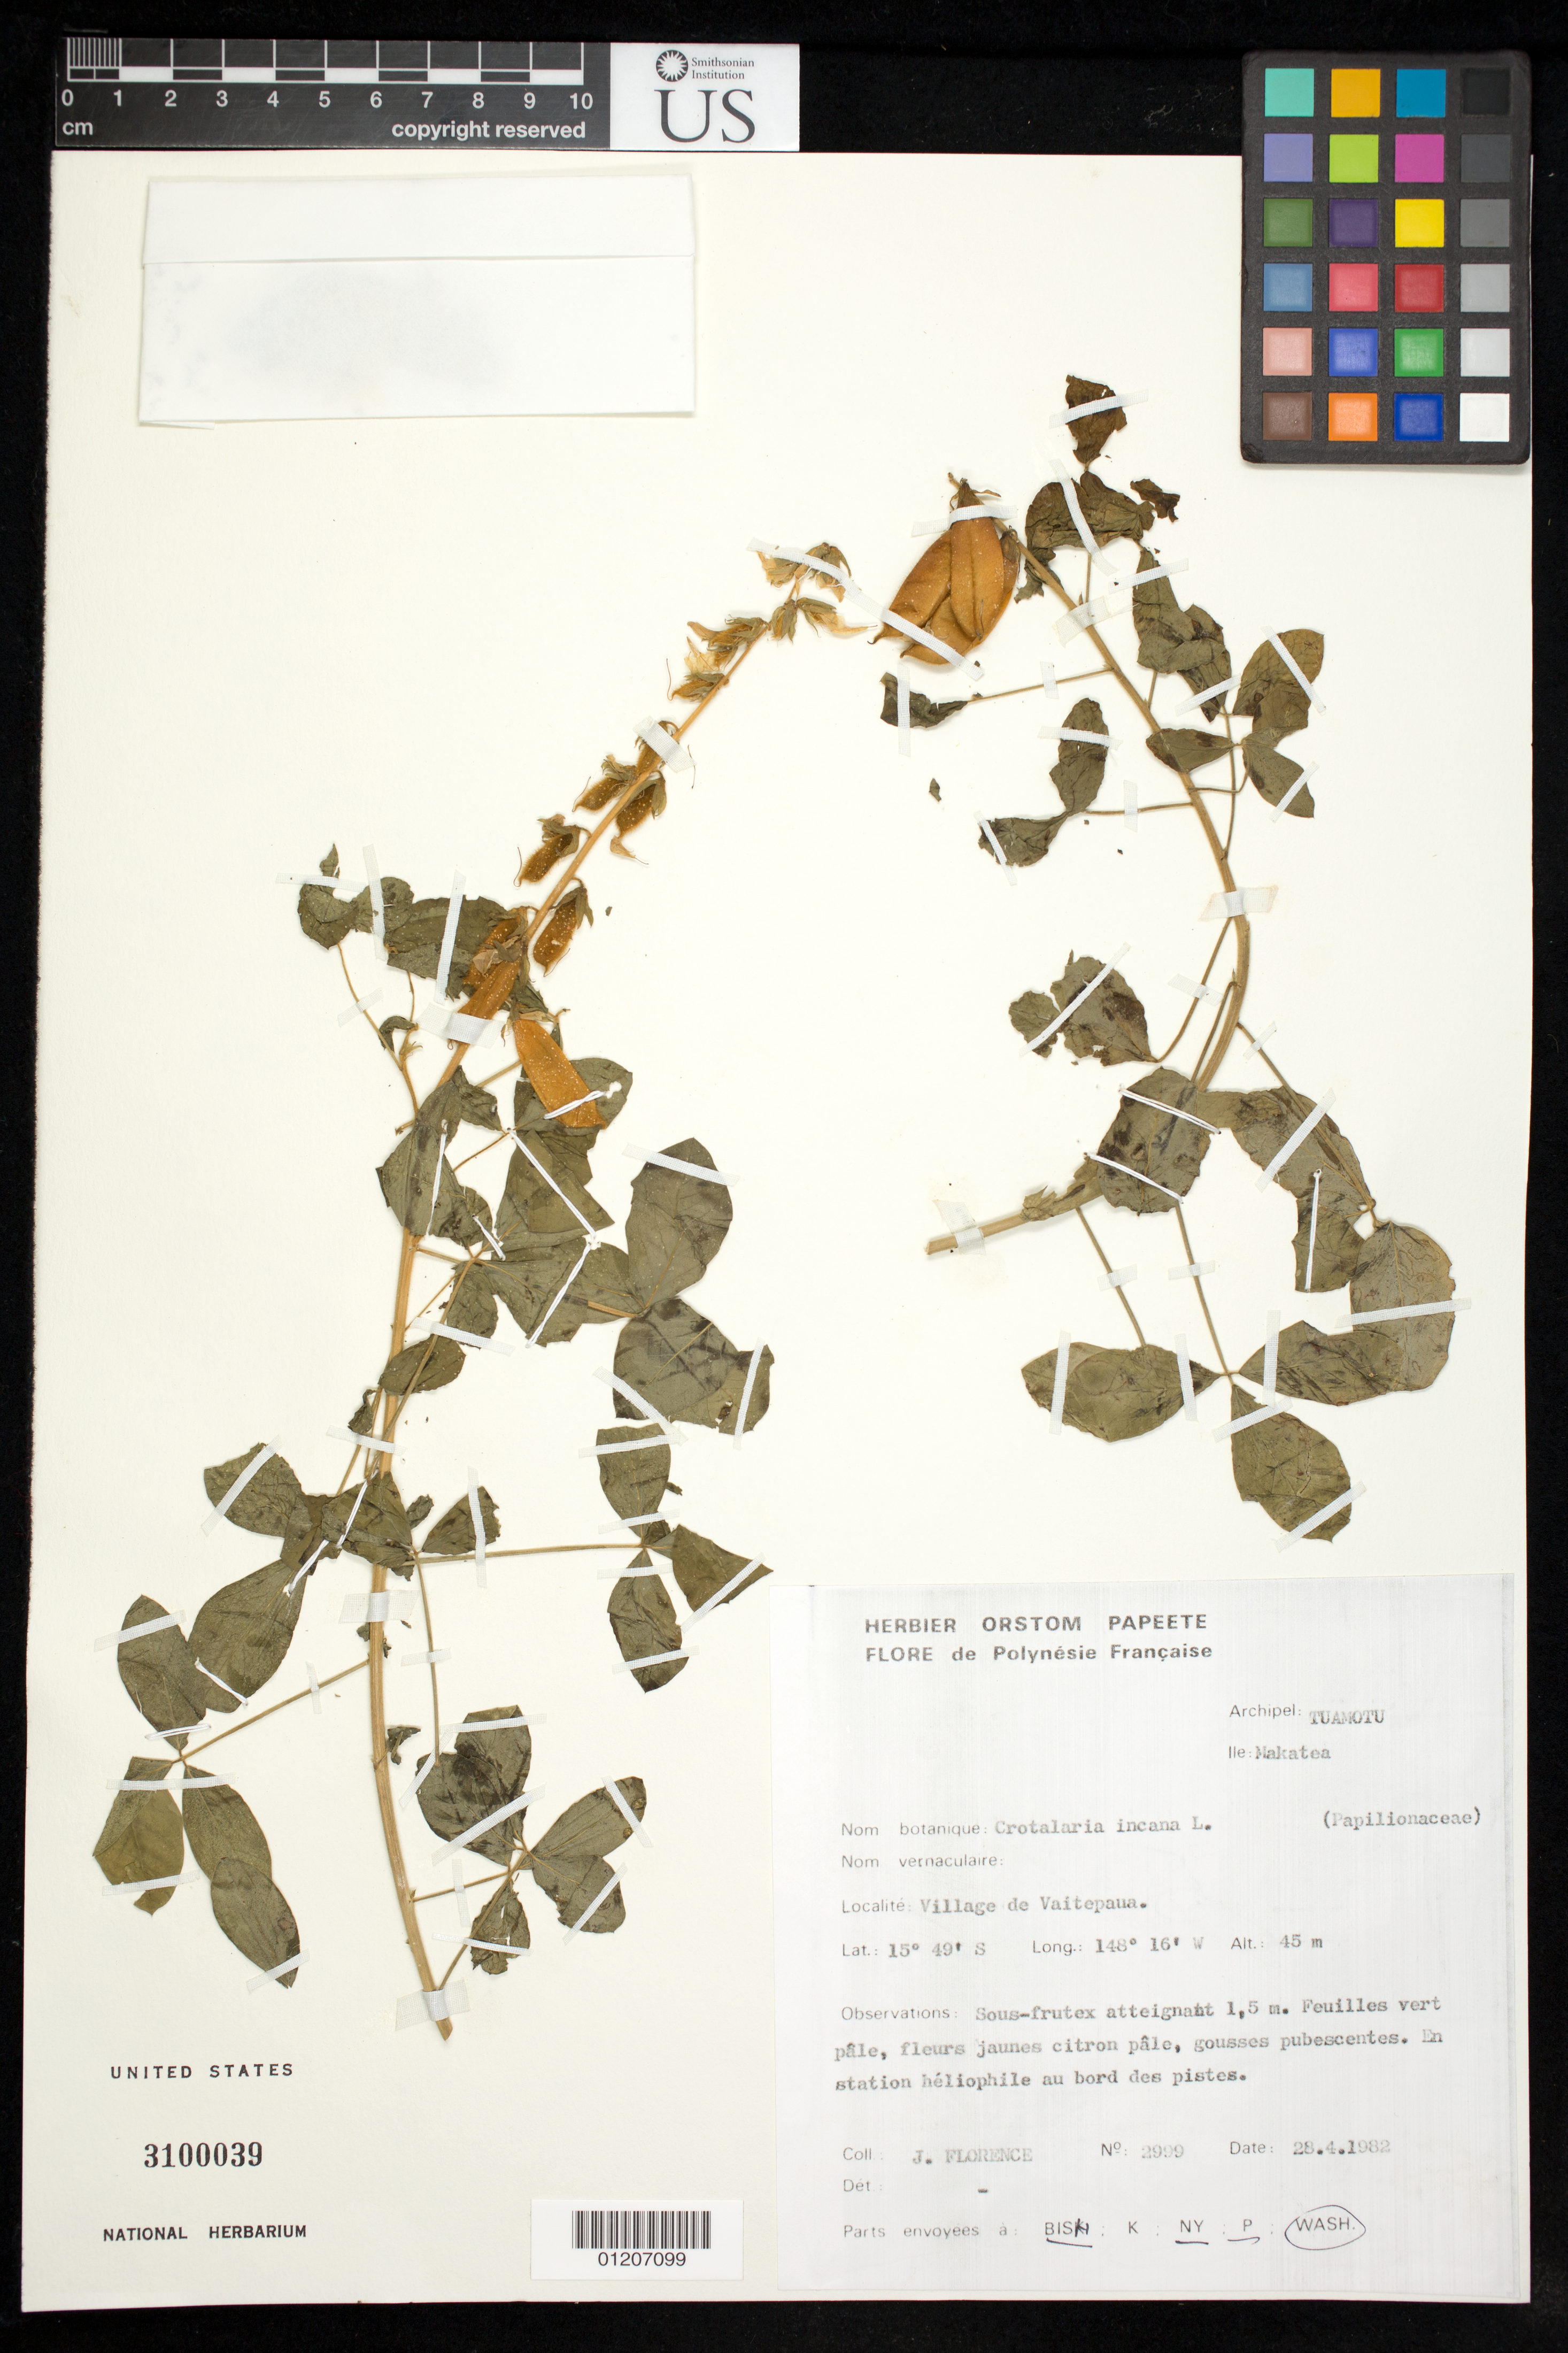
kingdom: Plantae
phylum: Tracheophyta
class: Magnoliopsida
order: Fabales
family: Fabaceae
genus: Crotalaria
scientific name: Crotalaria incana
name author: L.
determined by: Florence, J.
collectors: J. Florence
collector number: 2999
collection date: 1982-04-28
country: French Polynesia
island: Makatea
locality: village de Vaitepaua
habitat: En station hèliophile au bord des pistes.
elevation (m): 45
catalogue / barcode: US 3100039